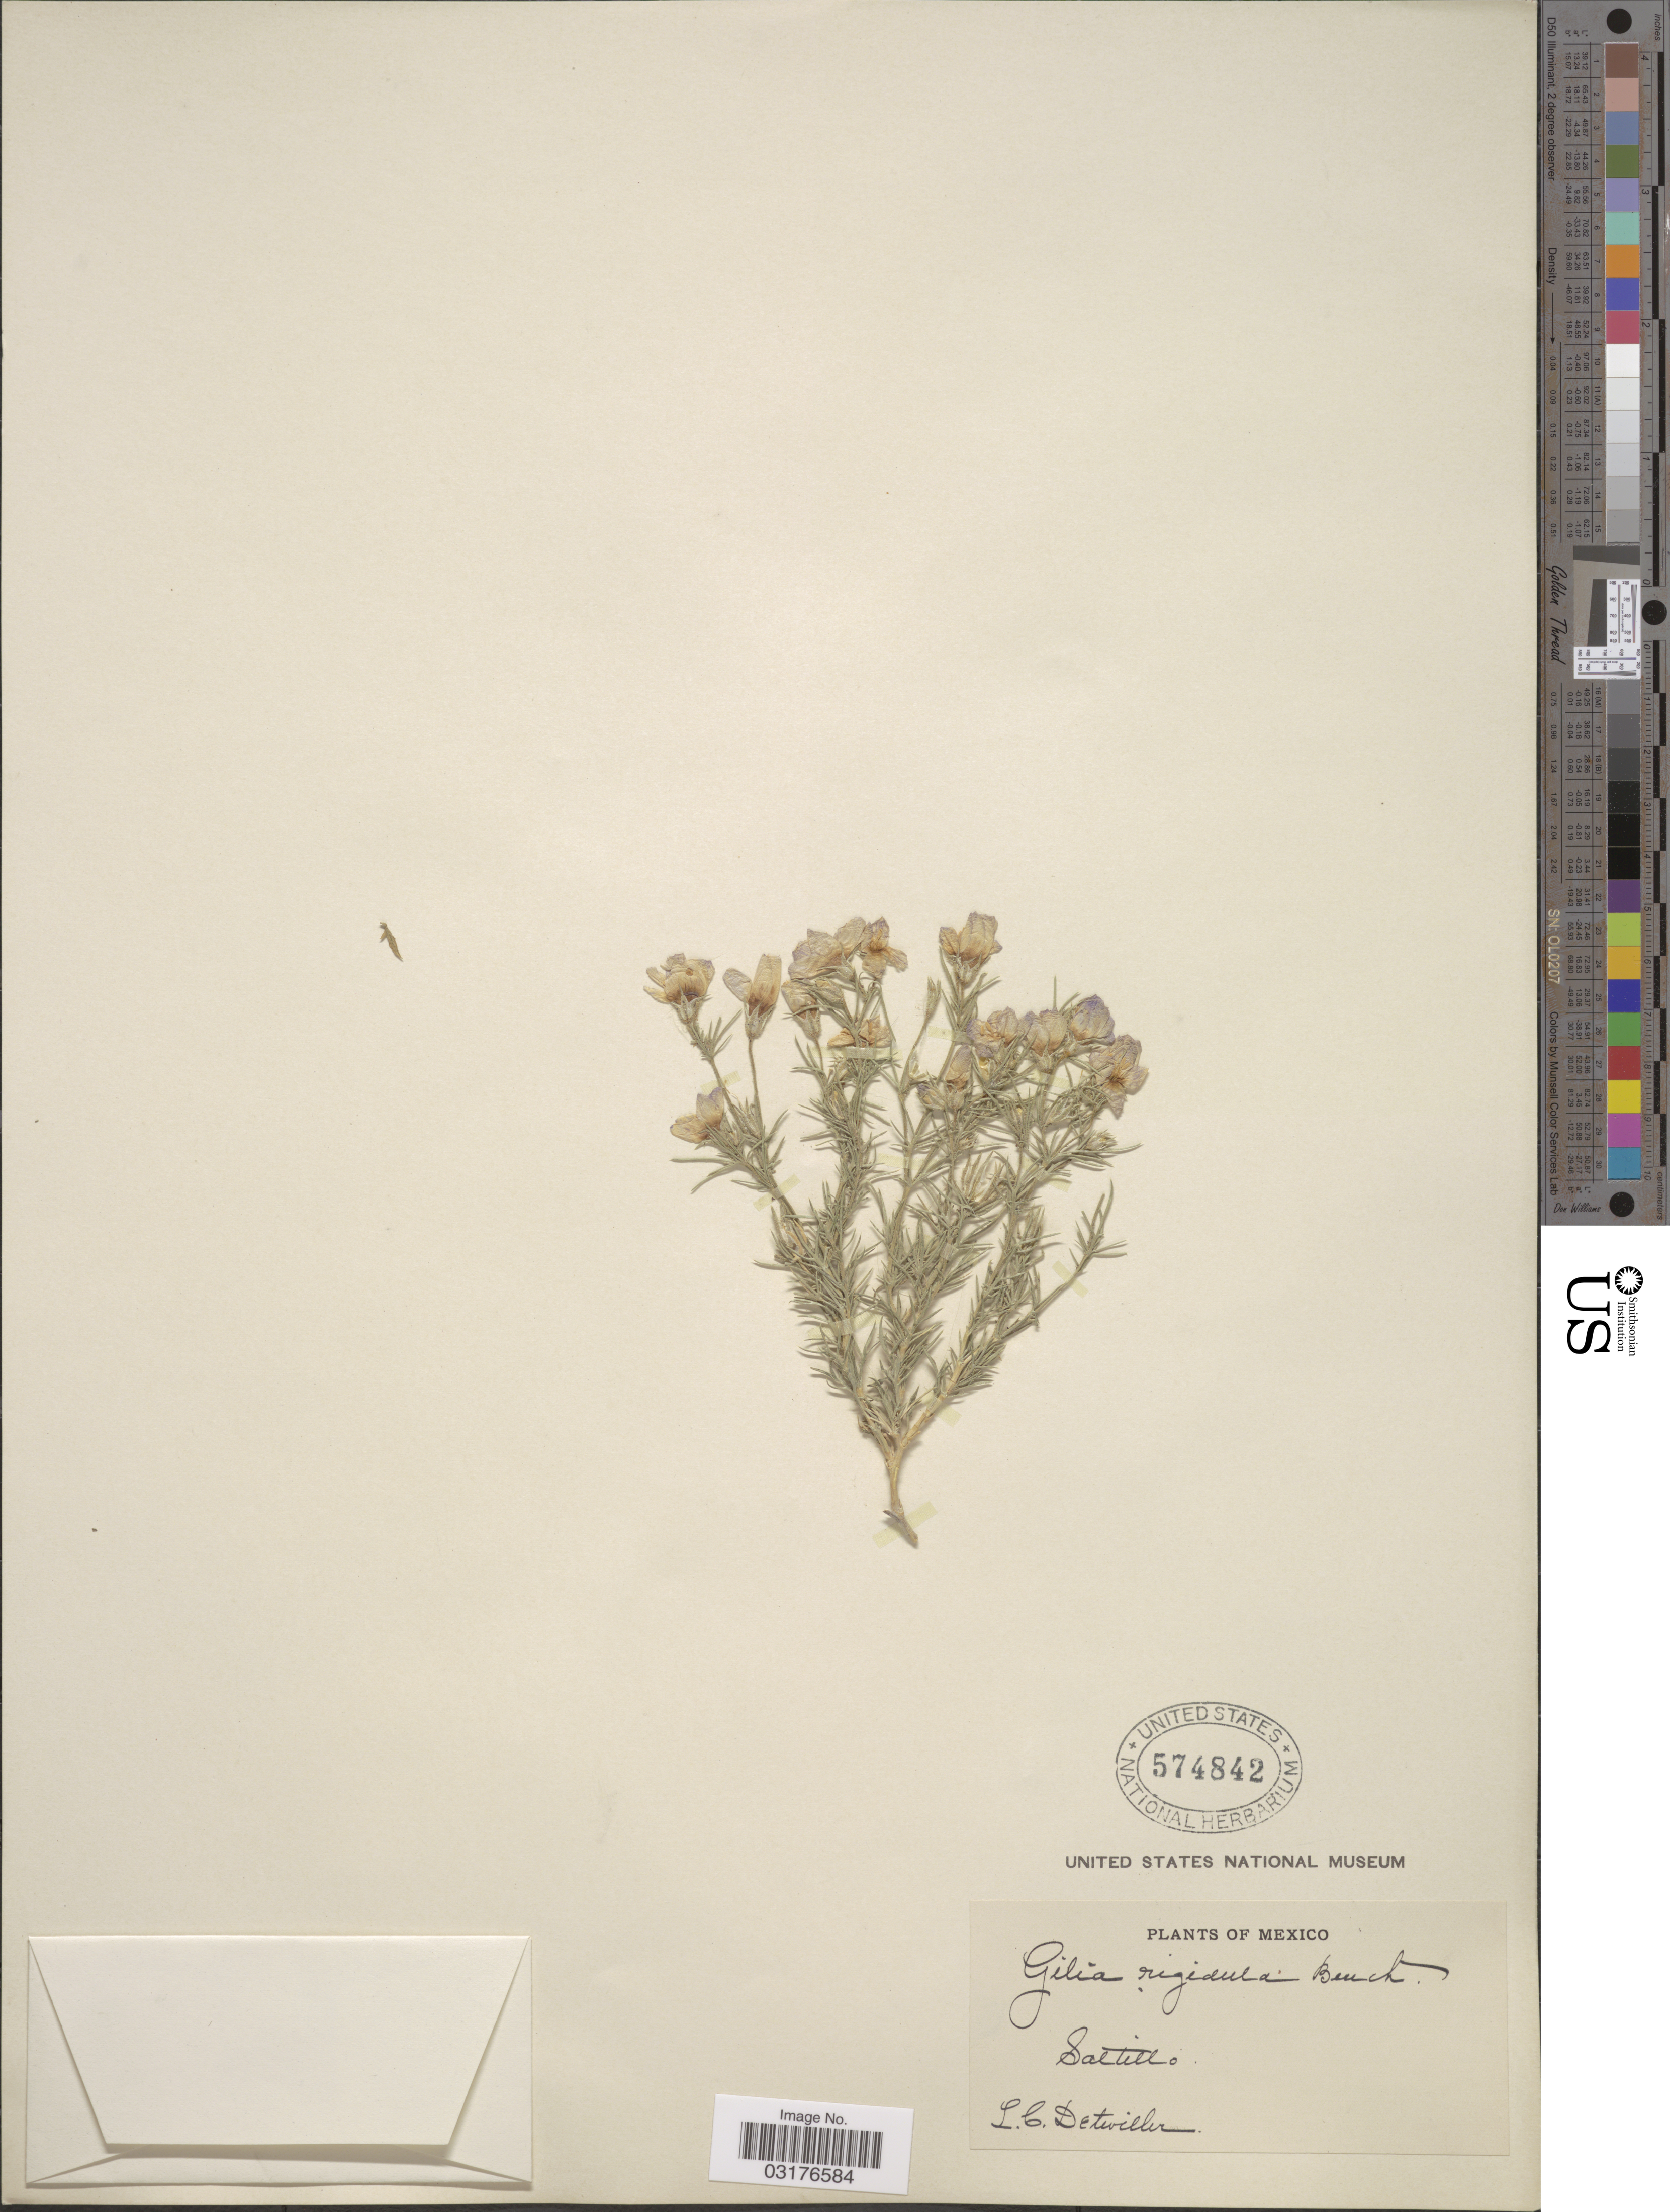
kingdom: Plantae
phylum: Tracheophyta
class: Magnoliopsida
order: Ericales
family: Polemoniaceae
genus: Giliastrum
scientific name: Giliastrum acerosum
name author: (A. Gray) Rydb.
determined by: Strong, Mark T., (BOT), Smithsonian Institution - National Museum of Natural History (UNITED STATES)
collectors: L. Detwiller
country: Mexico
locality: Saltillo.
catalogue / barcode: US 574842